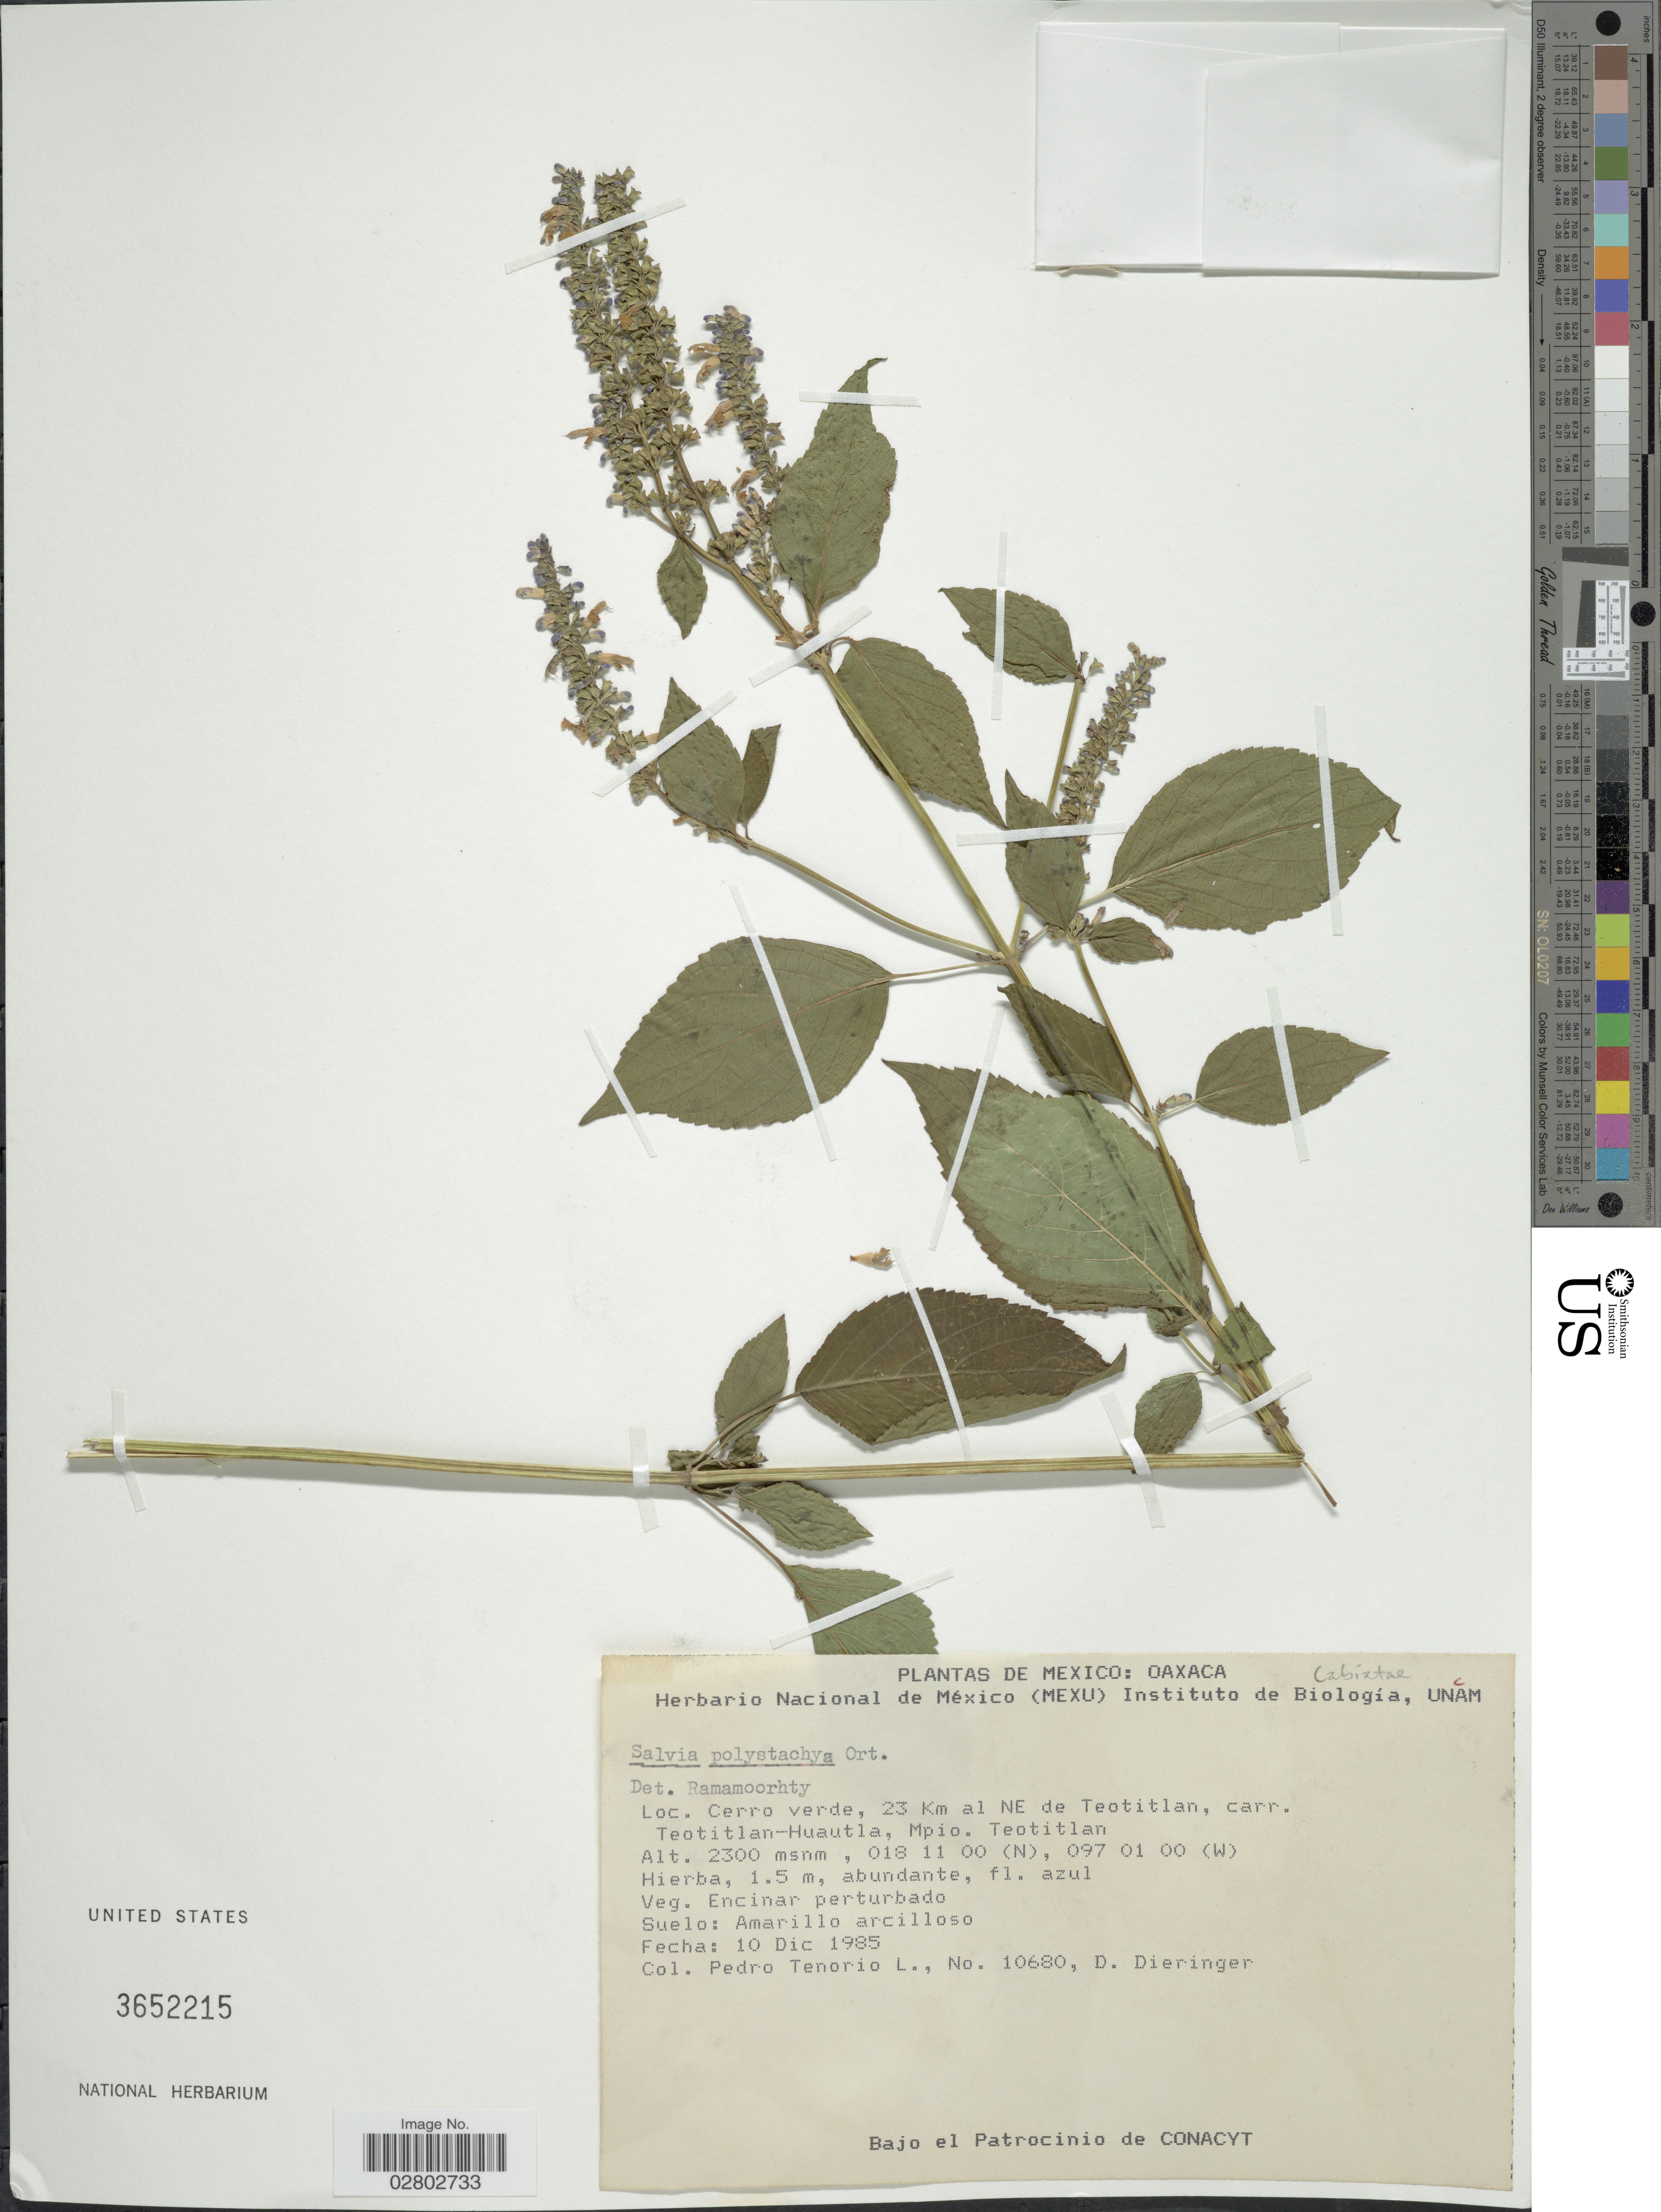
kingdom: Plantae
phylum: Tracheophyta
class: Magnoliopsida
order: Lamiales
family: Lamiaceae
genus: Salvia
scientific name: Salvia polystachya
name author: Cav.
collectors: P. Tenorio L. & D. Dieringer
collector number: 10680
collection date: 1985-12-10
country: Mexico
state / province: Oaxaca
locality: Cerro verde, 23 Km al NE de Teotitlan, carr. Teotitlan-Huautla, Mpio. Teotitlan.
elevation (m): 2300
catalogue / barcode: US 3652215